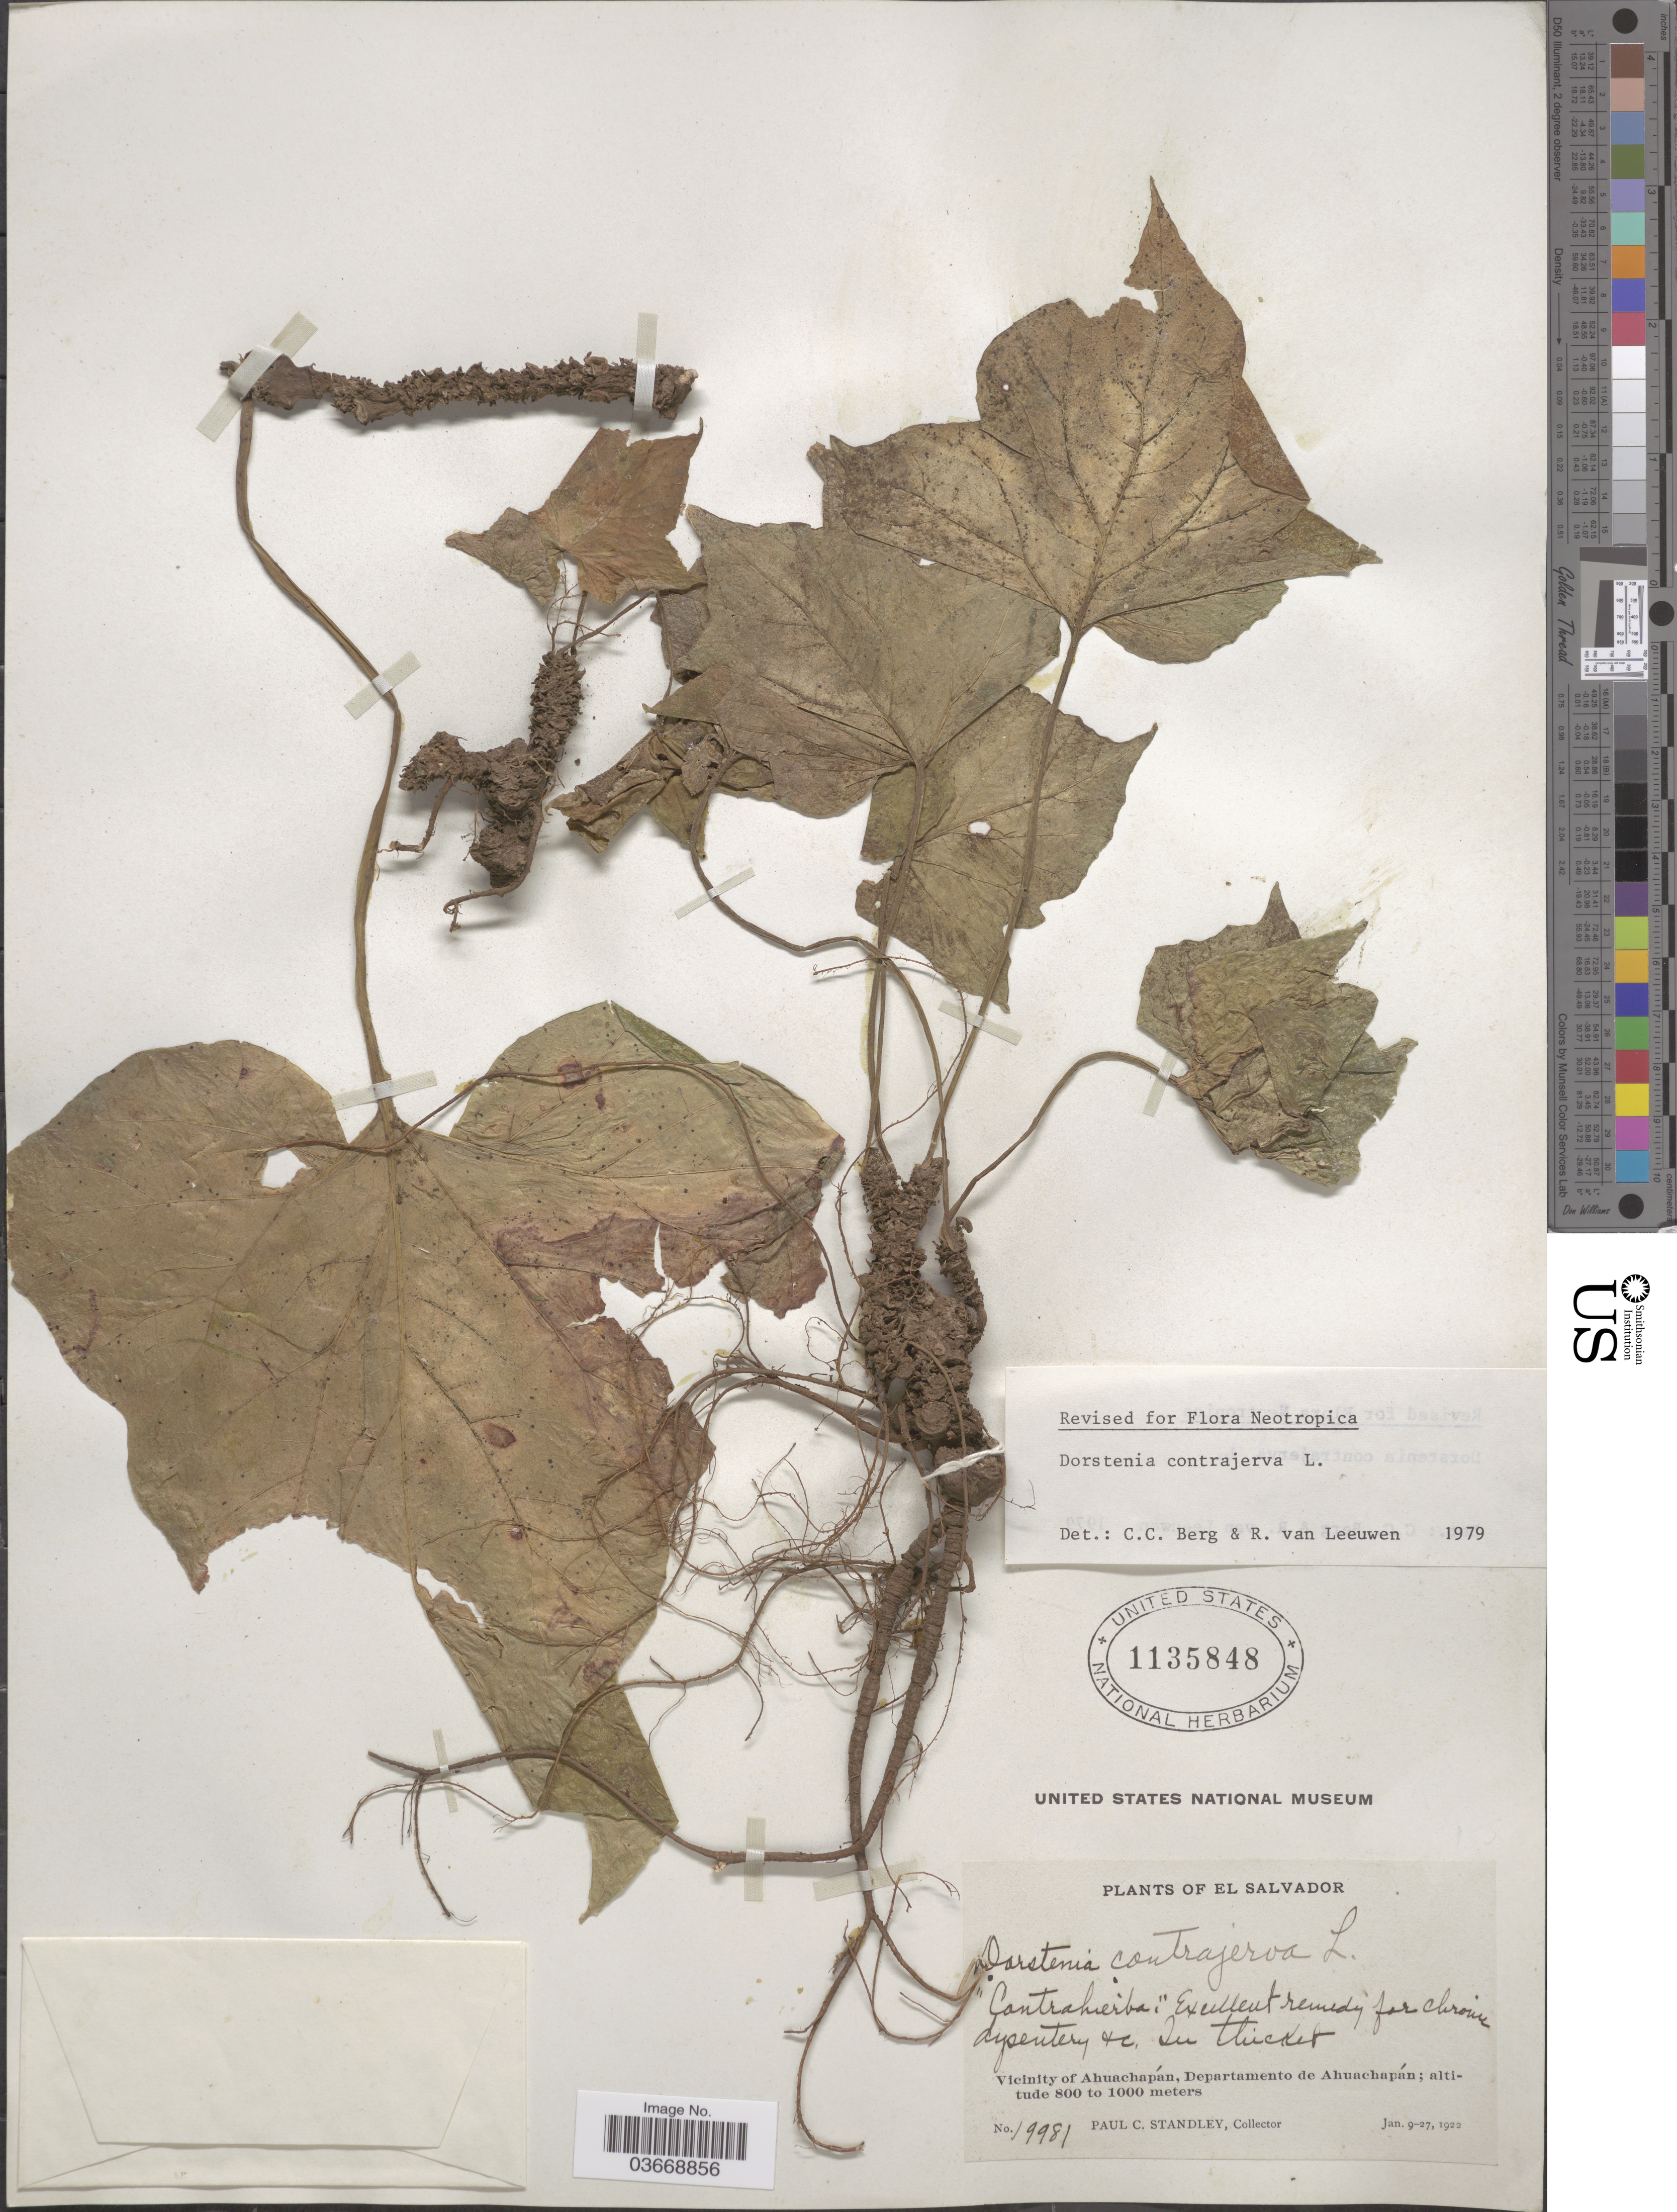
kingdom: Plantae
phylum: Tracheophyta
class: Magnoliopsida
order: Rosales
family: Moraceae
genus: Dorstenia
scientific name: Dorstenia contrajerva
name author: L.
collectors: P. C. Standley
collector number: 19981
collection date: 1922-01-09/1922-01-27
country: El Salvador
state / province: Ahuachapan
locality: Vicinity of Ahuachapán, Departamento de Ahuachapán.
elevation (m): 800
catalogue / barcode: US 1135848